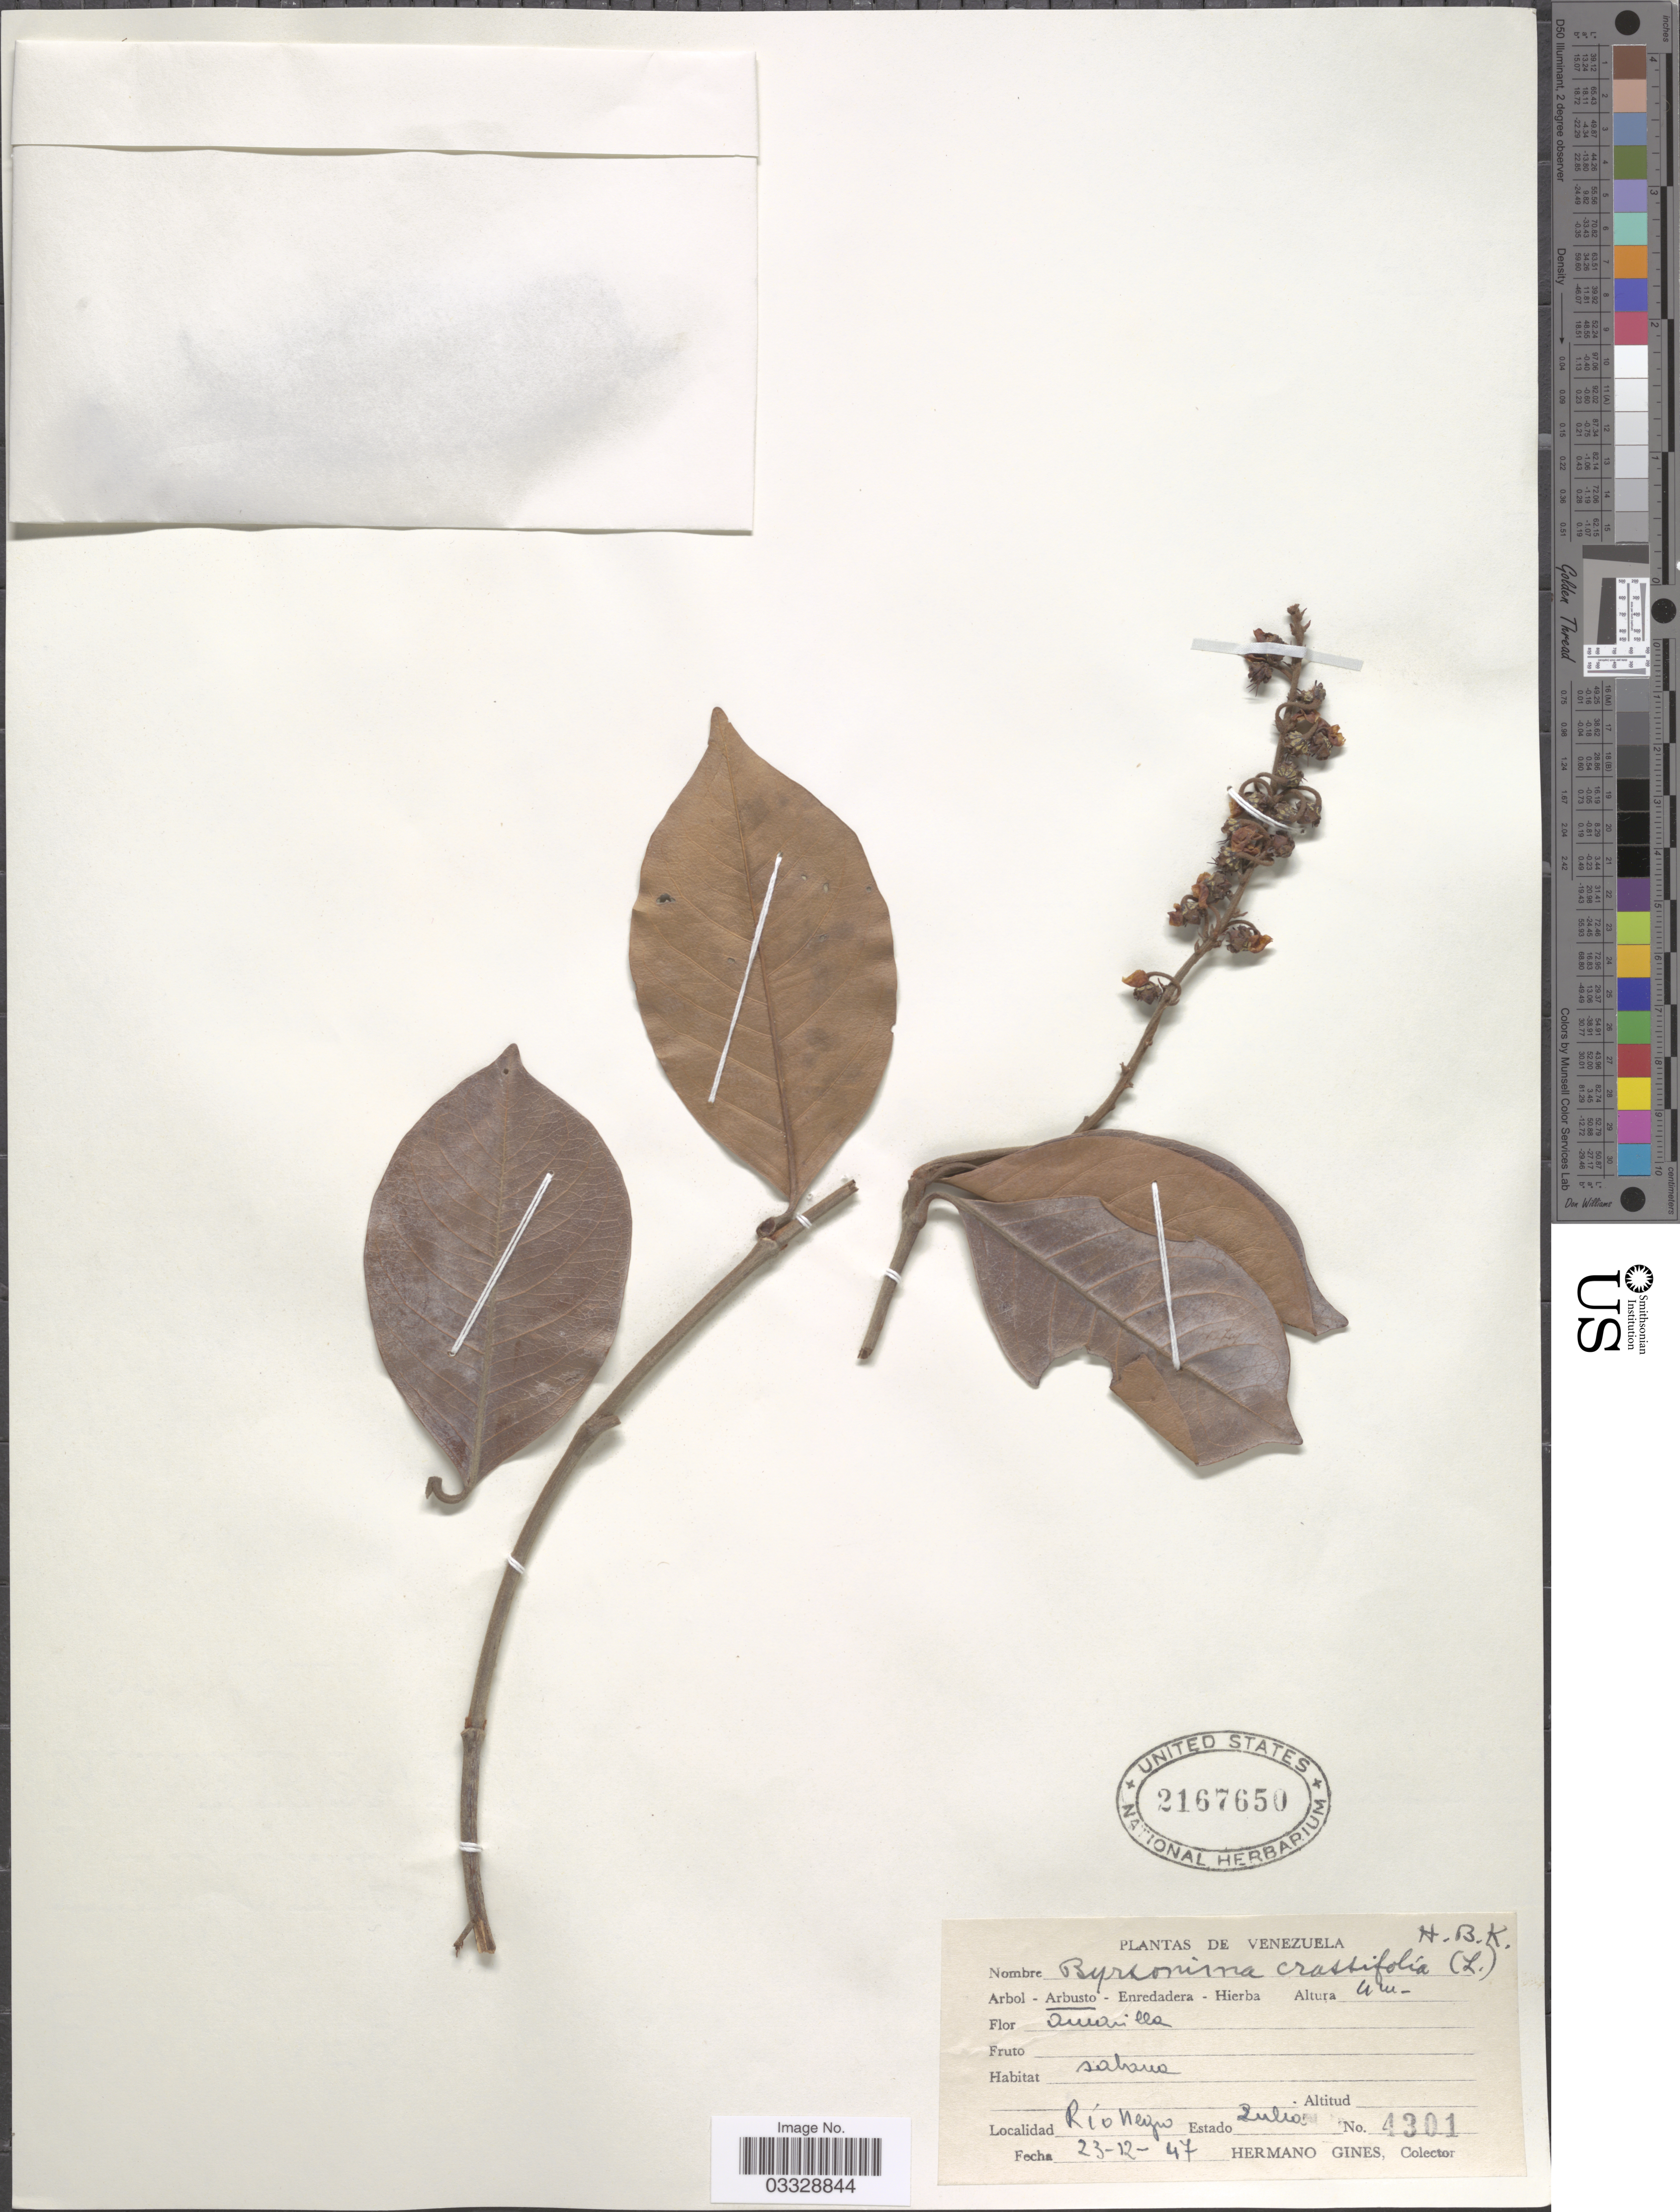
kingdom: Plantae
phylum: Tracheophyta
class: Magnoliopsida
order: Malpighiales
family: Malpighiaceae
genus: Byrsonima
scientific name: Byrsonima crassifolia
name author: (L.) Kunth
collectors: Bro. Gines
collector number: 4301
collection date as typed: Transcribed d/m/y: 23/12/47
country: Venezuela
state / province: Zulia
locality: Rio Negro.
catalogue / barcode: US 2167650